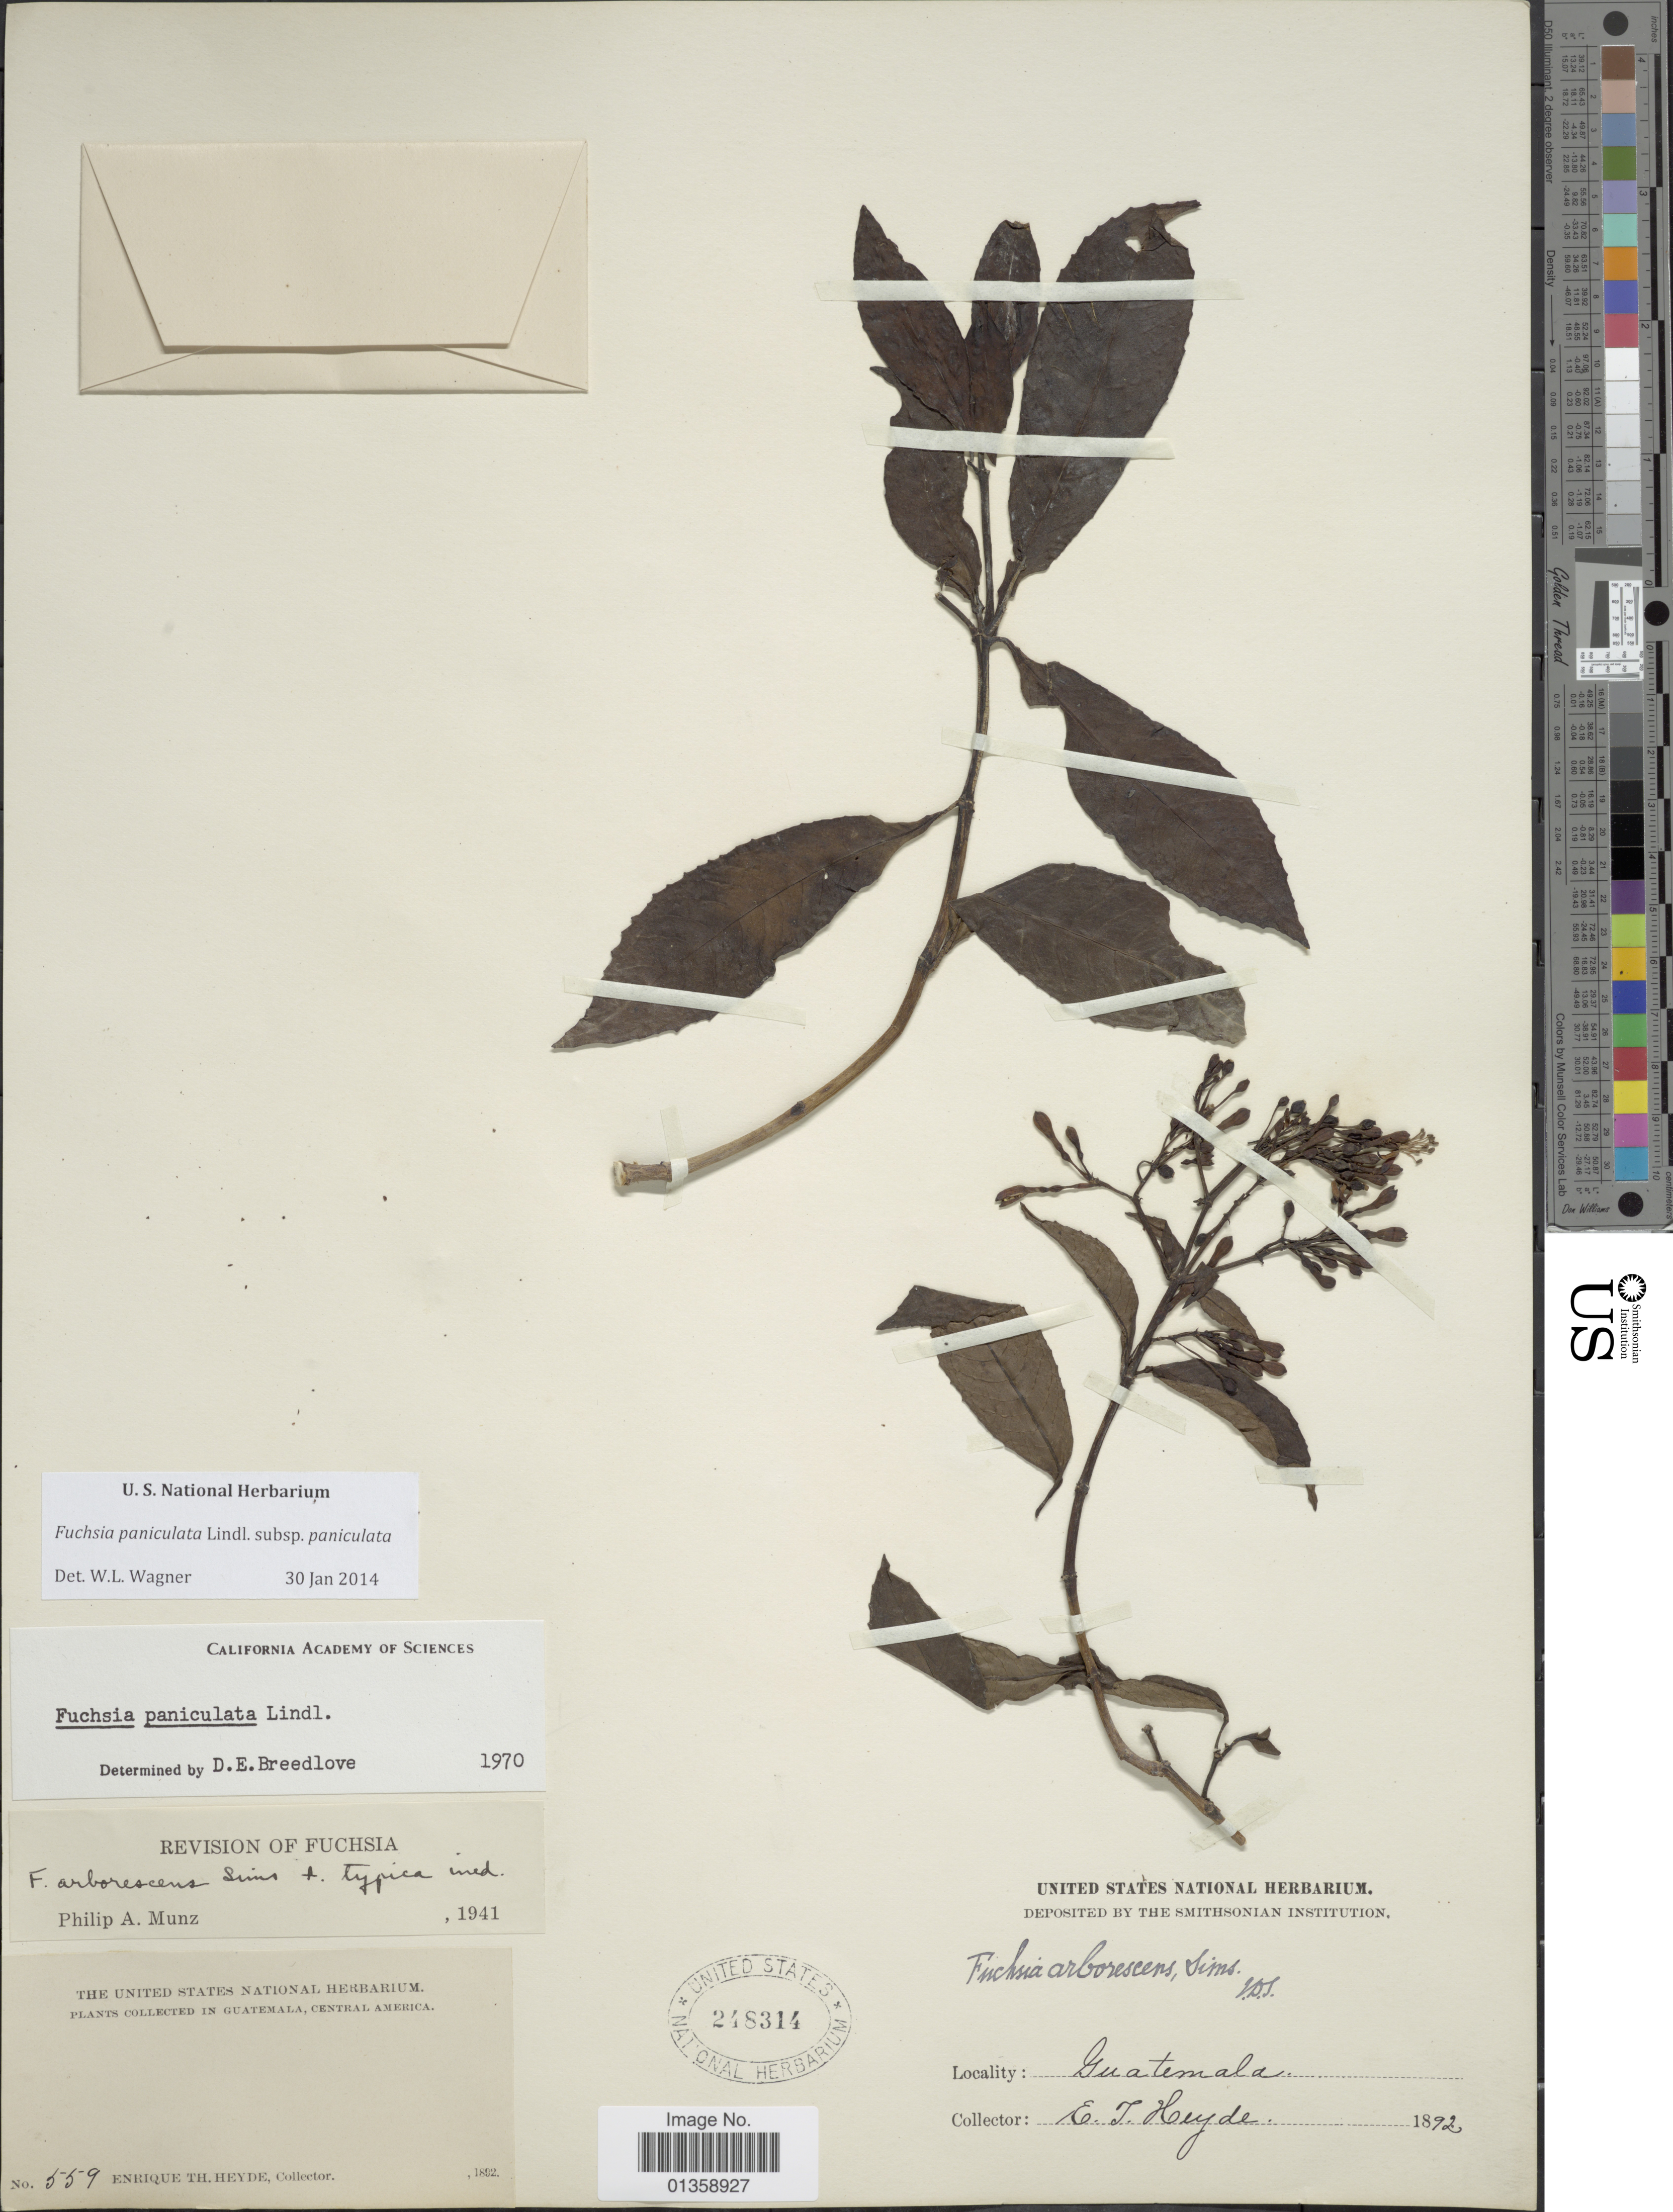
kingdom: Plantae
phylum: Tracheophyta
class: Magnoliopsida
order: Myrtales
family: Onagraceae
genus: Fuchsia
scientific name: Fuchsia paniculata subsp. paniculata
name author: Lindl.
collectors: E. T. Heyde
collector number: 559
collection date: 1892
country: Guatemala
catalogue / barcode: US 248314